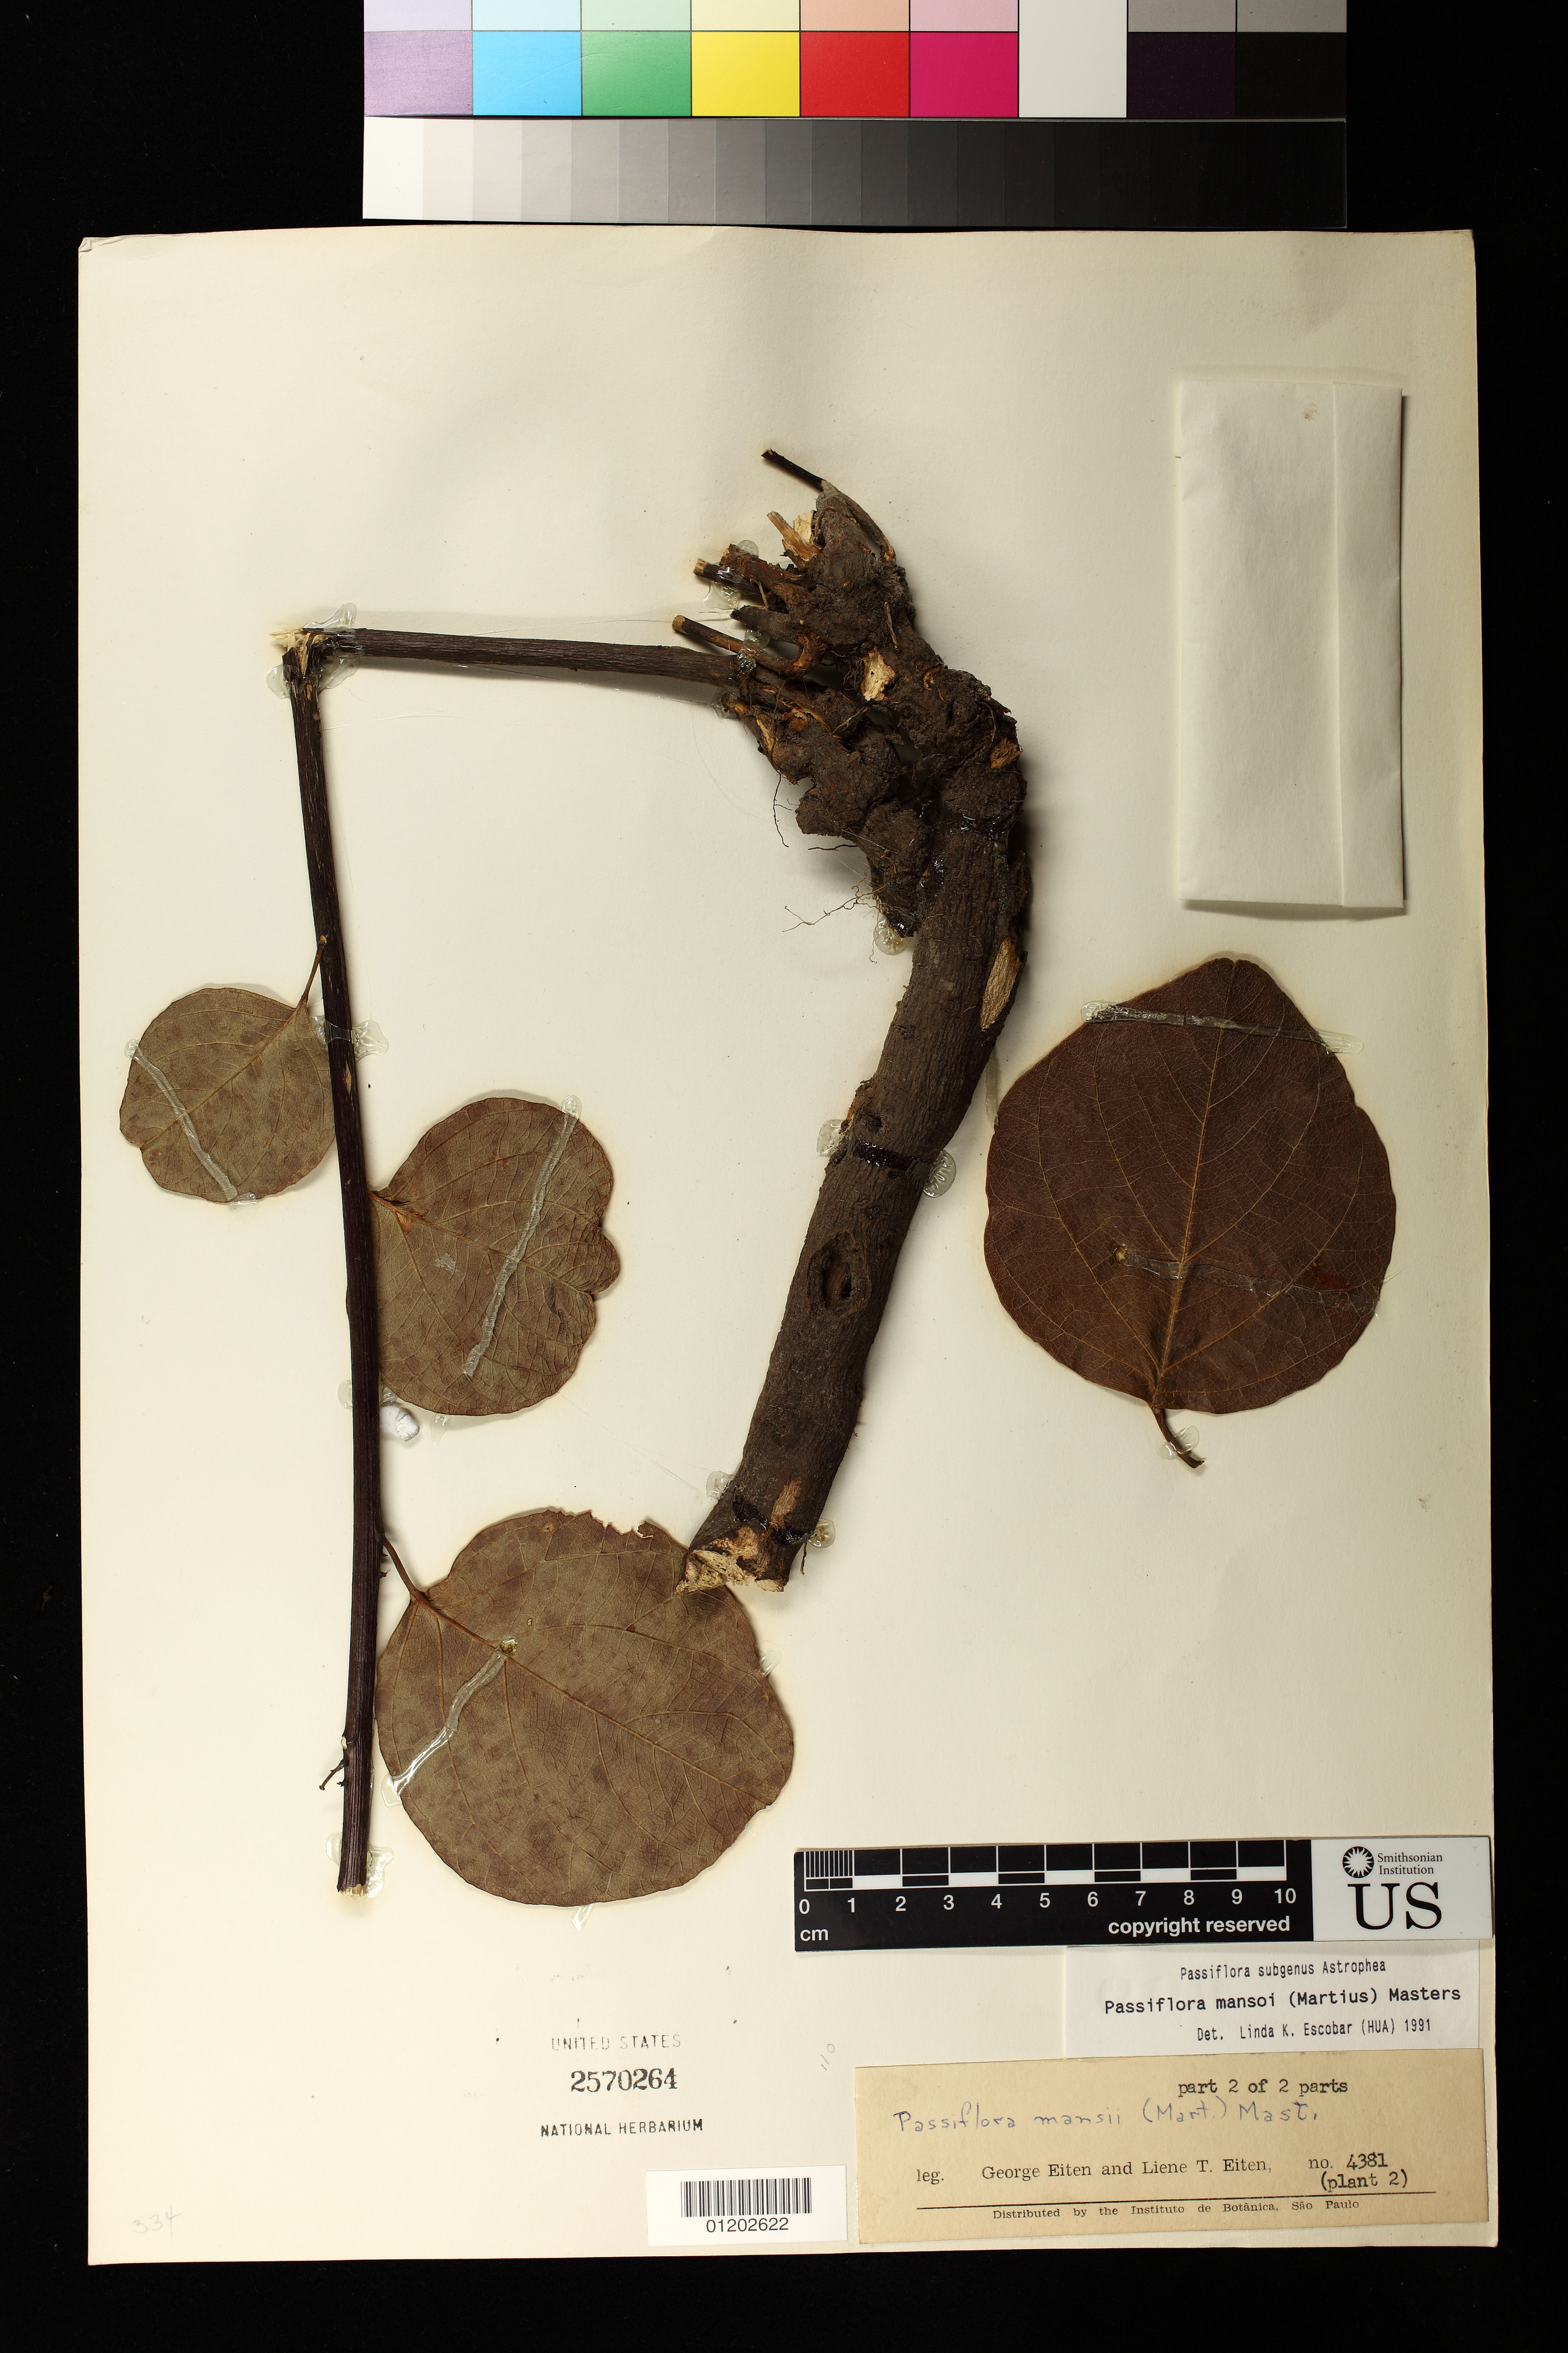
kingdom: Plantae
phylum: Tracheophyta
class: Magnoliopsida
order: Malpighiales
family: Passifloraceae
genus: Passiflora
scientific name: Passiflora mansoi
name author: (Mart.) Mast.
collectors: G. Eiten & L. T. Eiten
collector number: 4381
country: Brazil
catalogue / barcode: US 2570264